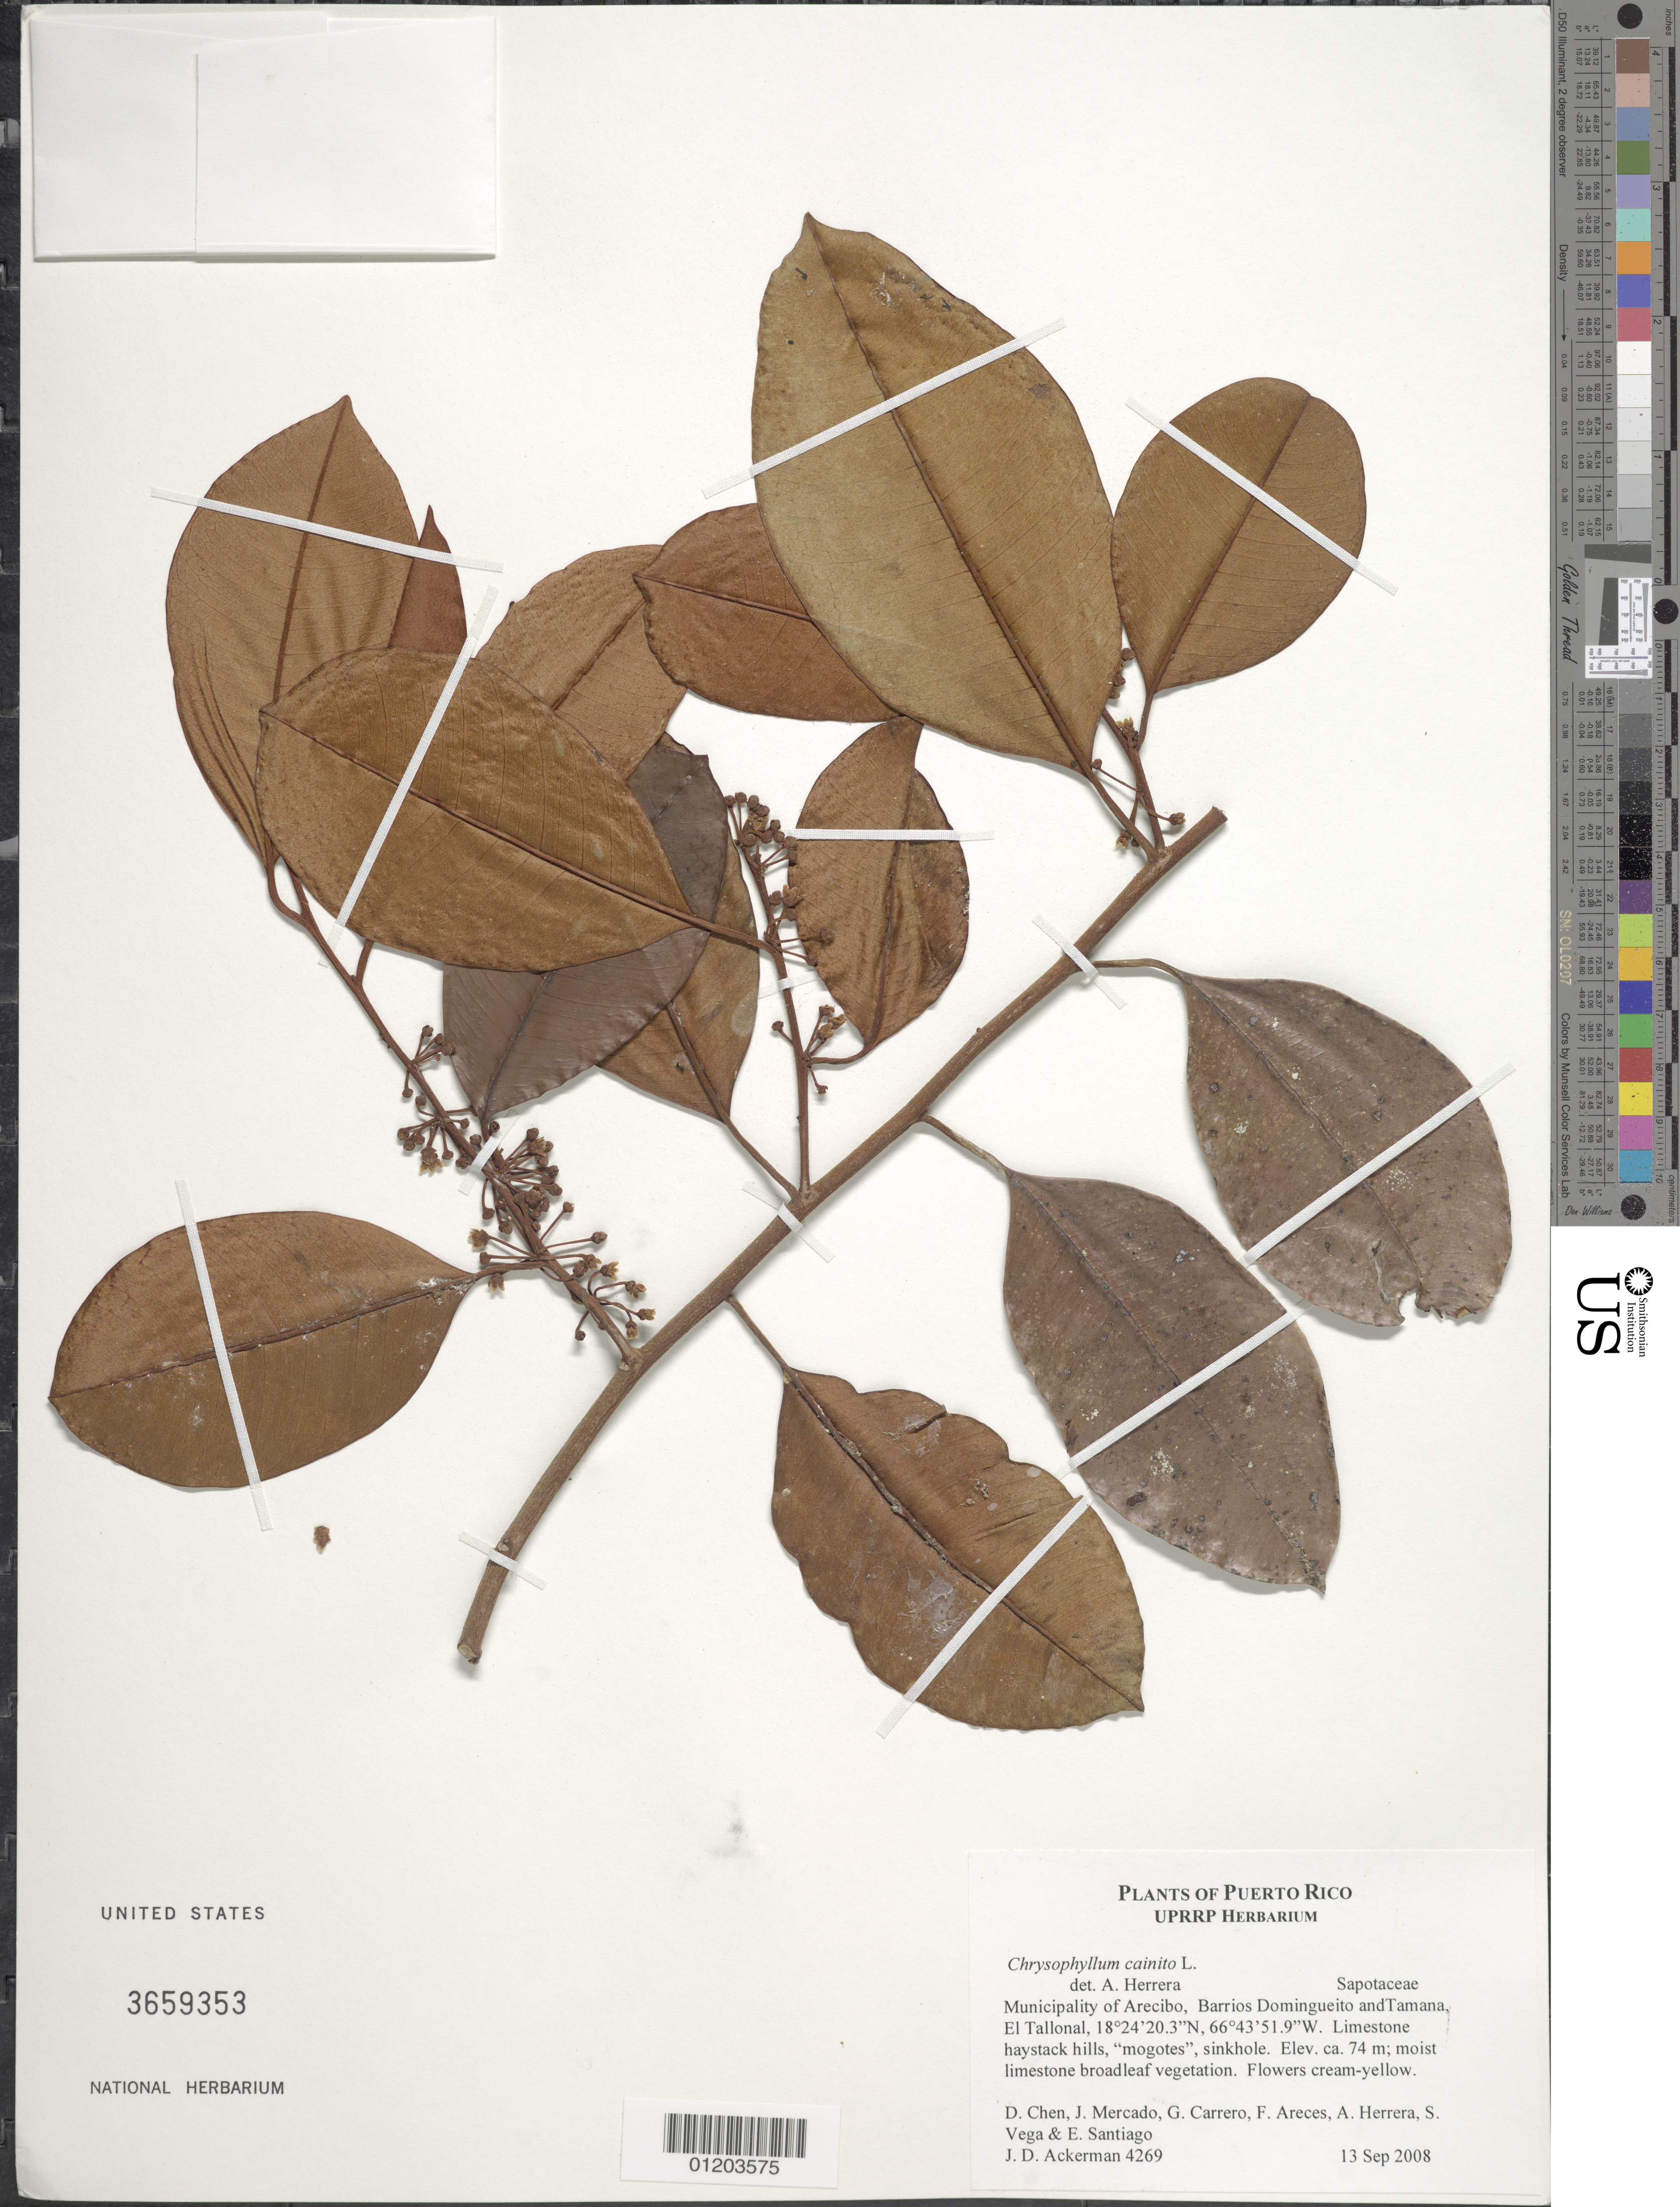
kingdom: Plantae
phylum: Tracheophyta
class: Magnoliopsida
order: Ericales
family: Sapotaceae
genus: Chrysophyllum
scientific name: Chrysophyllum cainito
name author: L.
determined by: Herrera, A.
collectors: J. D. Ackerman, D. Chen, J. Mercado, G. Carrero, F. Areces Berazaín, A. Herrera, S. Vega & E. Santiago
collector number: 4269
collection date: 2008-09-13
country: Puerto Rico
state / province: Arecibo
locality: Barrios Domingueito and Tamana, El Tallonal.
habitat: Limestone haystack hills, "mogotes", sinkhole. Moist limestone broadleaf vegetation.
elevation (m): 74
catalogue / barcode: US 3659353